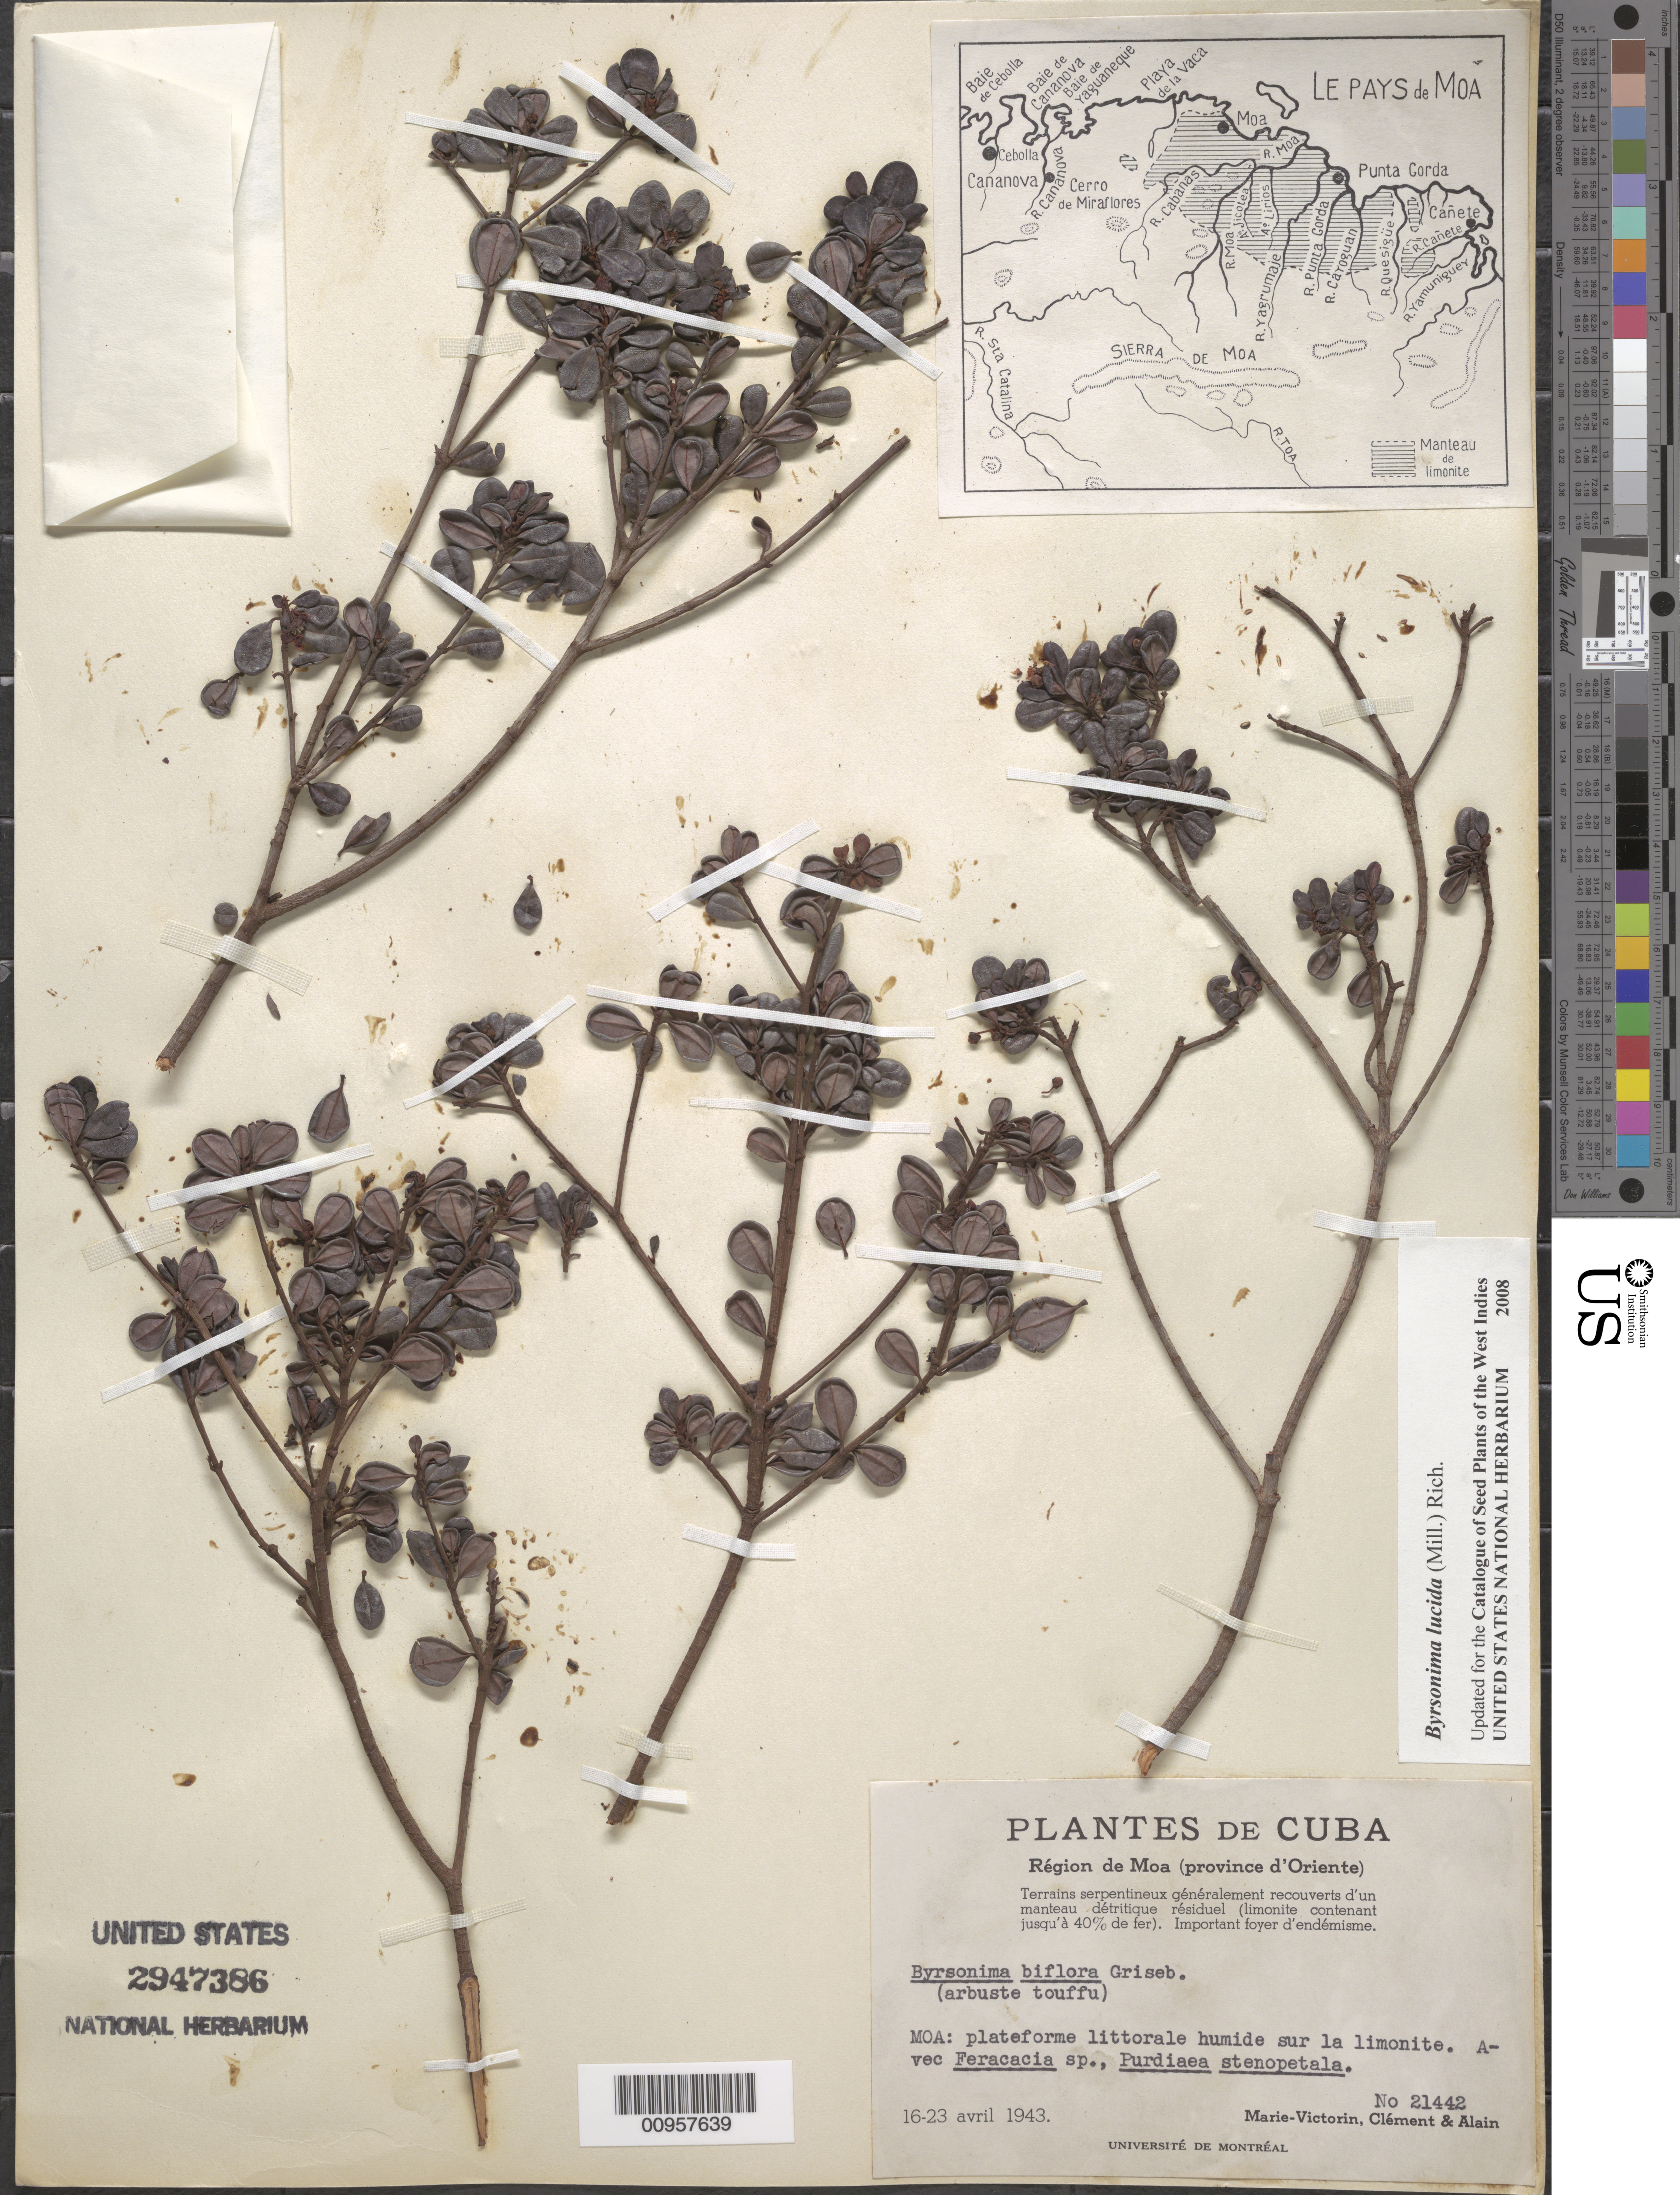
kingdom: Plantae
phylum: Tracheophyta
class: Magnoliopsida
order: Malpighiales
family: Malpighiaceae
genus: Byrsonima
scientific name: Byrsonima lucida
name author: (Mill.) DC.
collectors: F. Victorin, -- Clemente & A. H. Liogier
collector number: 21442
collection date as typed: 16 Apr 1943 to 23 Apr 1943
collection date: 1943-04-16/1943-04-23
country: Cuba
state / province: Holguín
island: Cuba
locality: Moa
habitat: Plateforme littorale humide sur la limonite, aveec Feracacia sp., Purdiaea stenopetala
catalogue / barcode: US 2947386